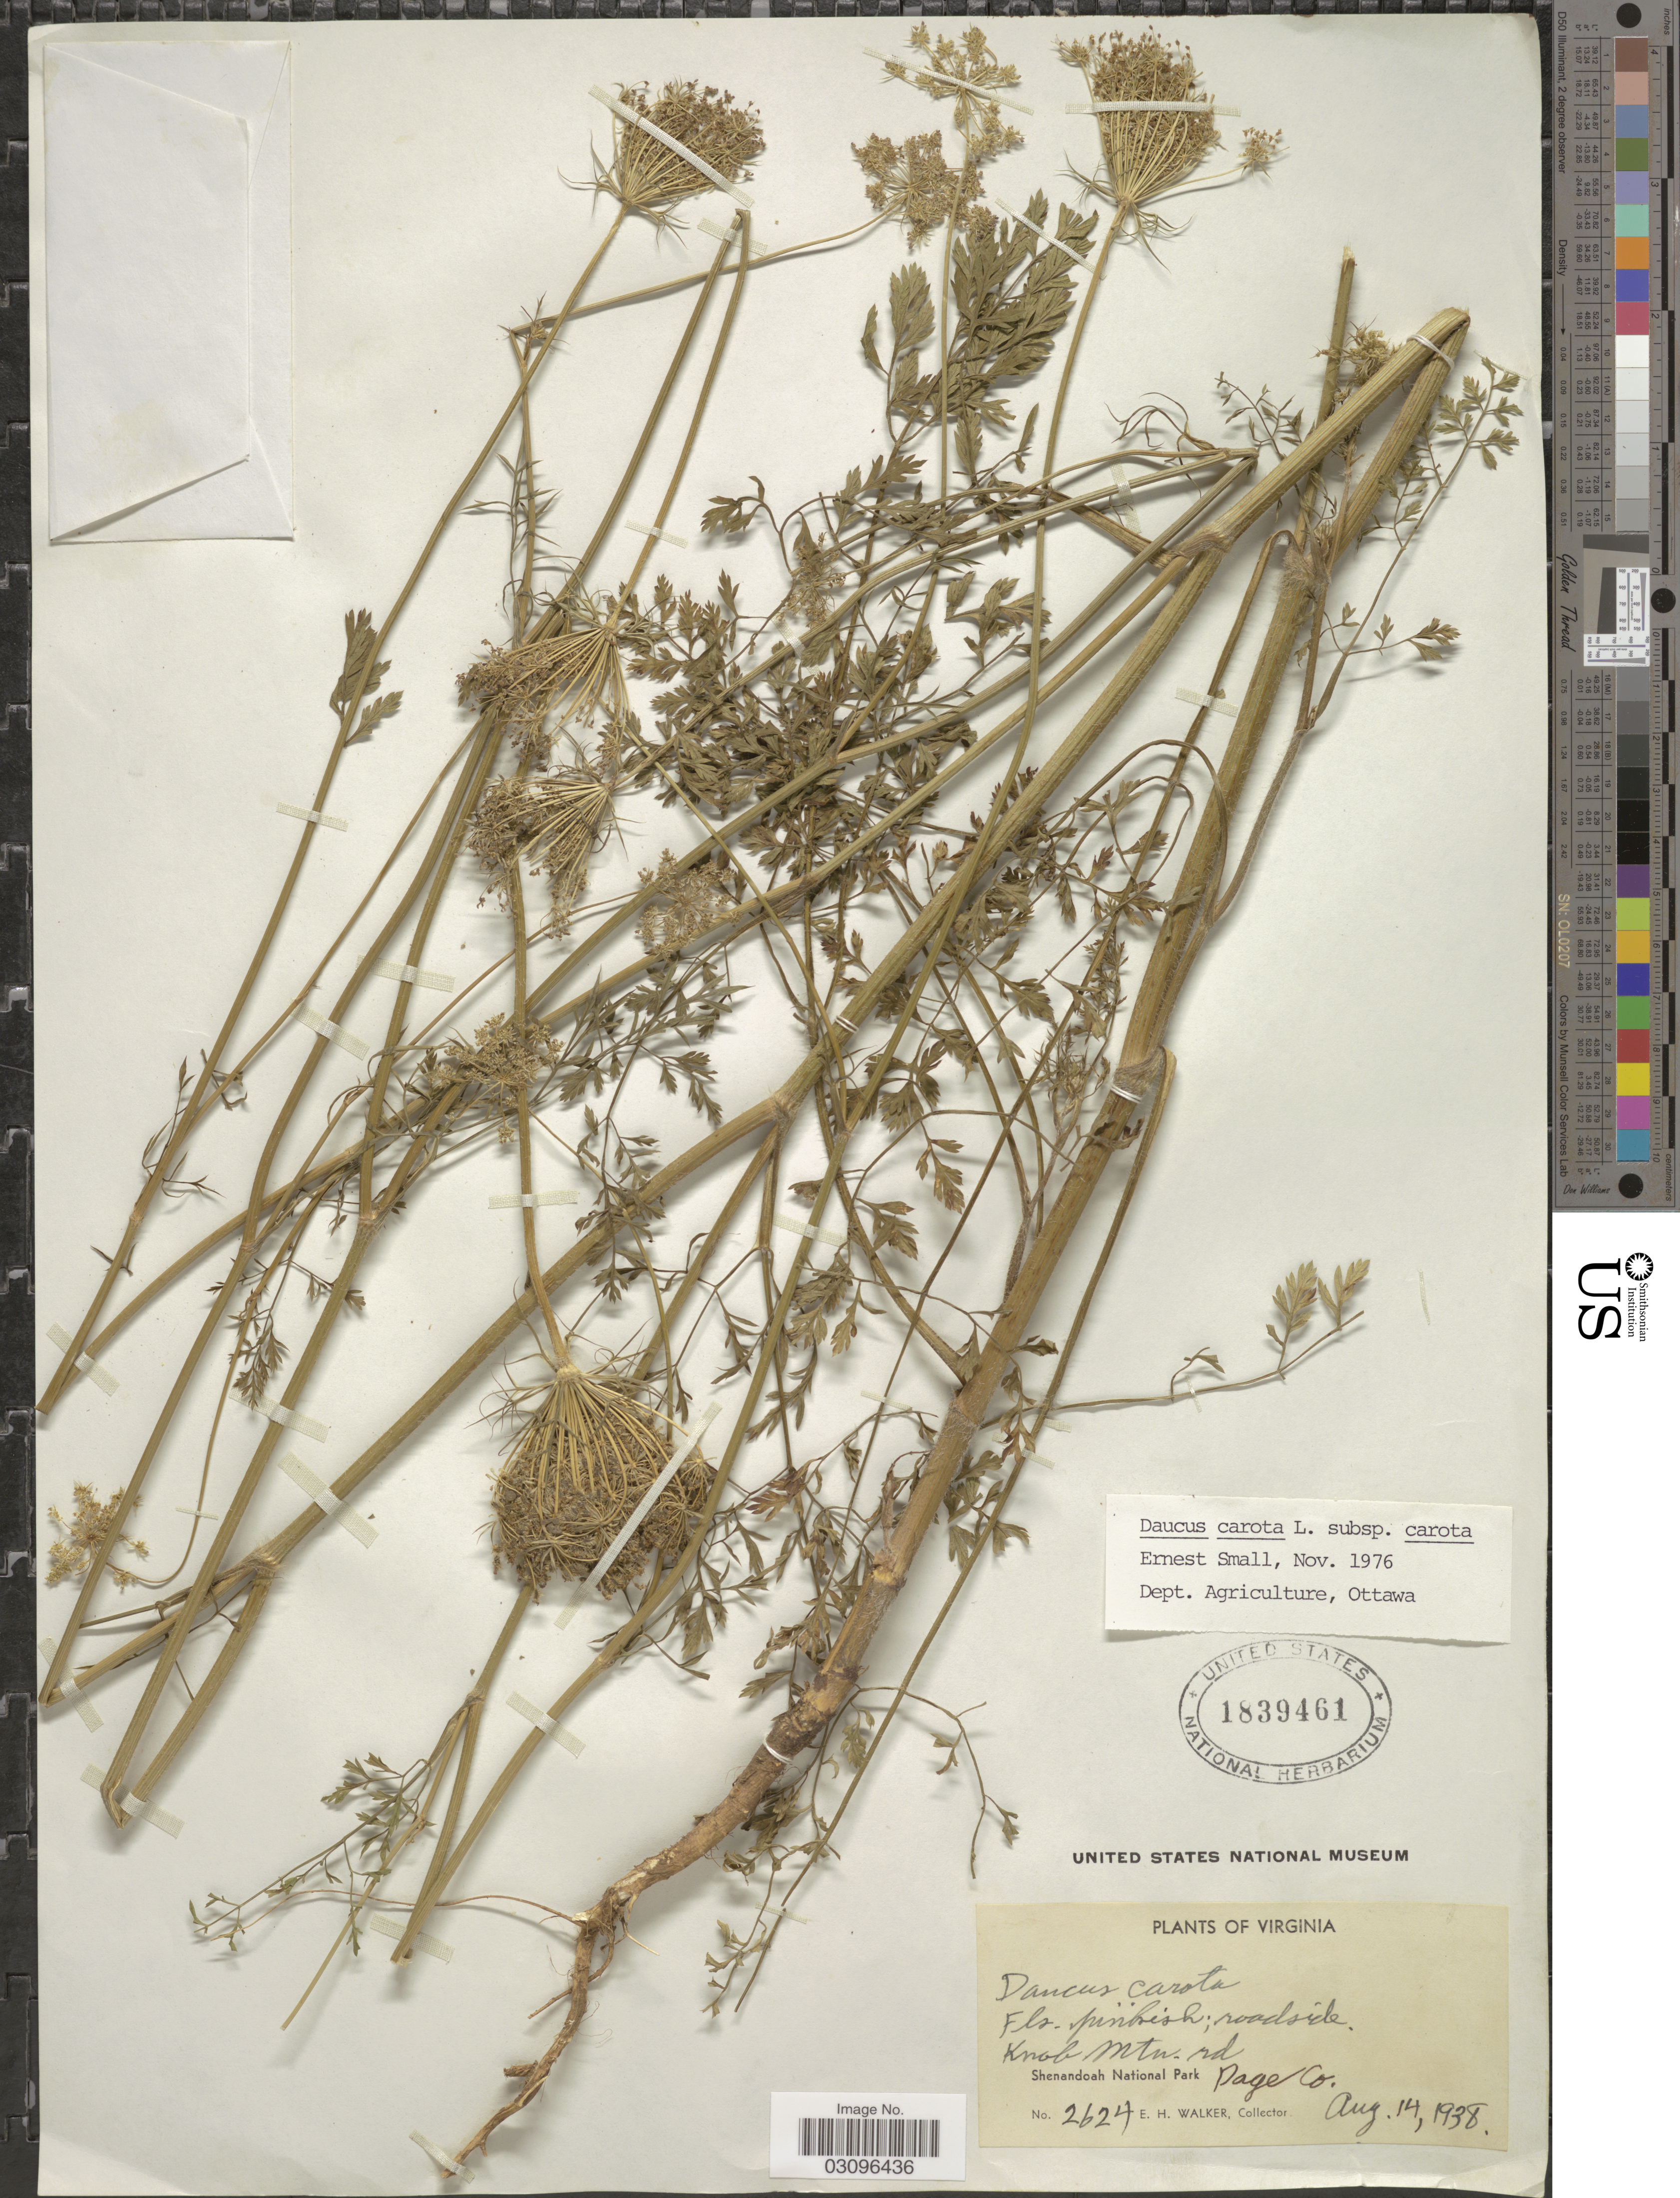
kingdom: Plantae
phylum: Tracheophyta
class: Magnoliopsida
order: Apiales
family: Apiaceae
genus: Daucus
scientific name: Daucus carota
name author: L.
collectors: E. H. Walker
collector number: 2624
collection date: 1938-08-14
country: United States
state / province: Virginia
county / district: Page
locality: Knob Mtn. rd. Shenandoah National Park. Page Co.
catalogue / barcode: US 1839461